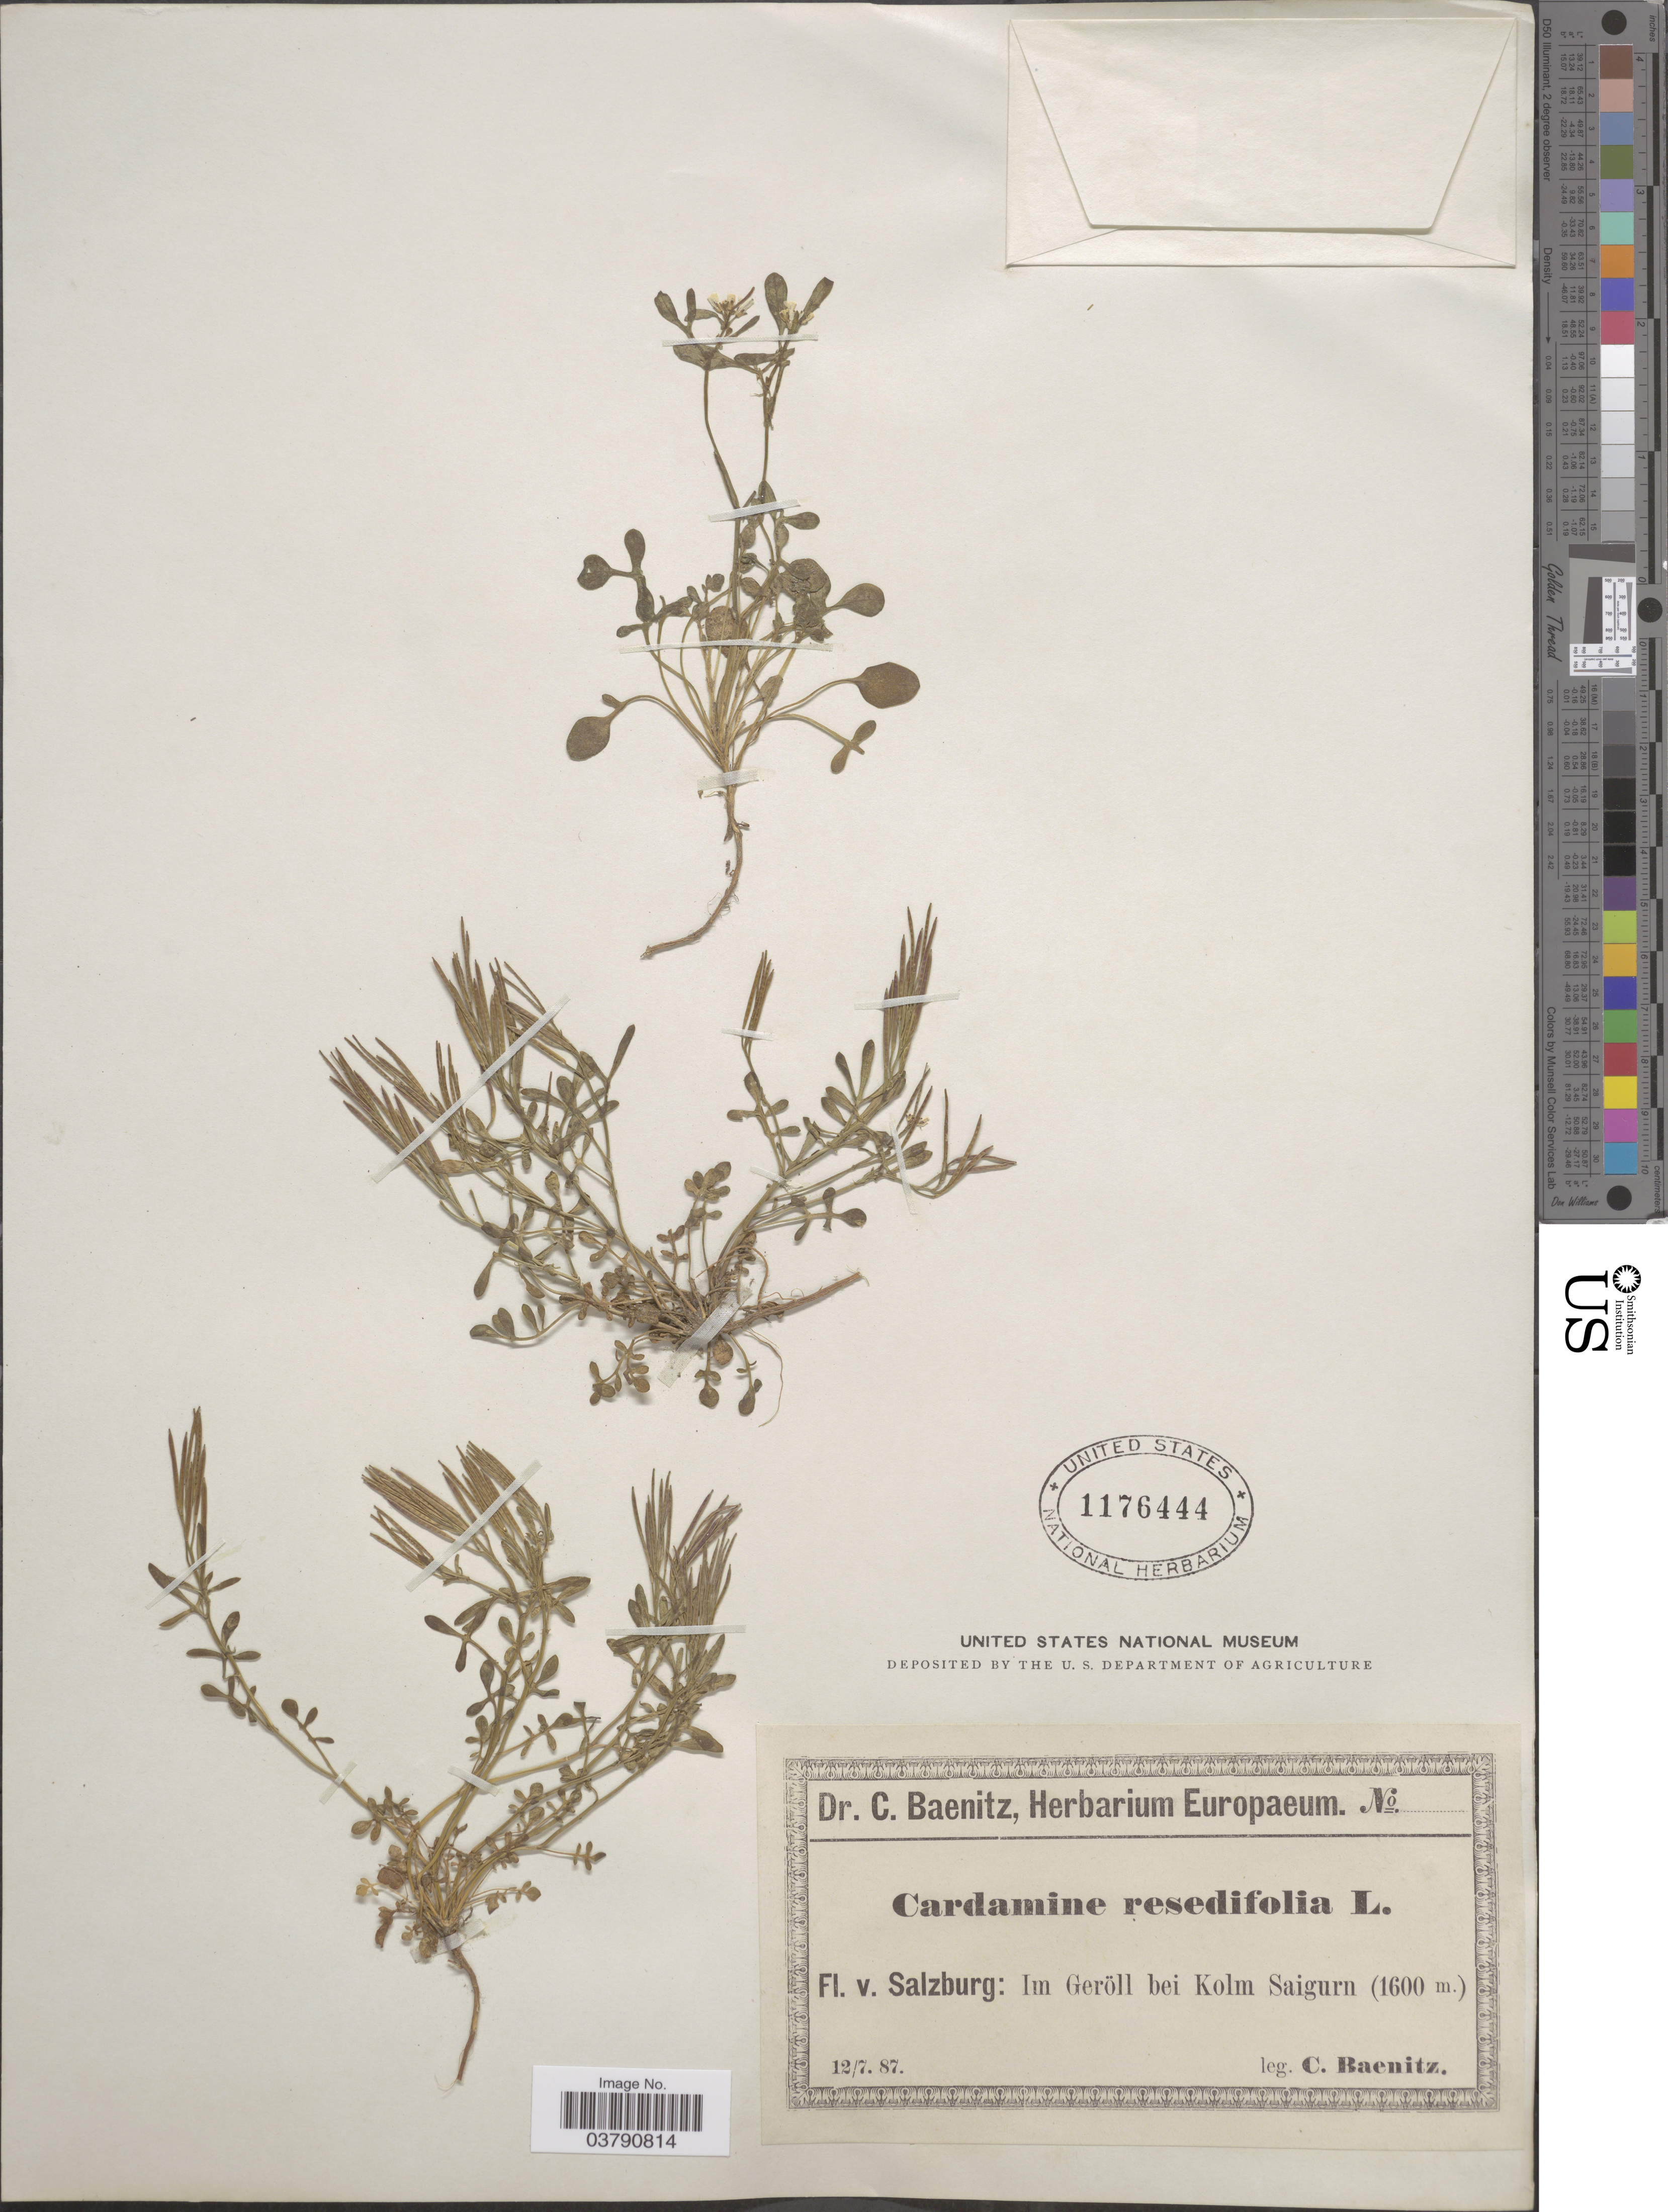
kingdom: Plantae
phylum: Tracheophyta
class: Magnoliopsida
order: Brassicales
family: Brassicaceae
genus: Cardamine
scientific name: Cardamine resedifolia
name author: L.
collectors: C. G. Baenitz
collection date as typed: Transcribed d/m/y: 12/7/87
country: Austria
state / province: Salzburg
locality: Salzburg: Im Geröll bei Kolm Saigurn.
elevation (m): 1600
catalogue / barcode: US 1176444